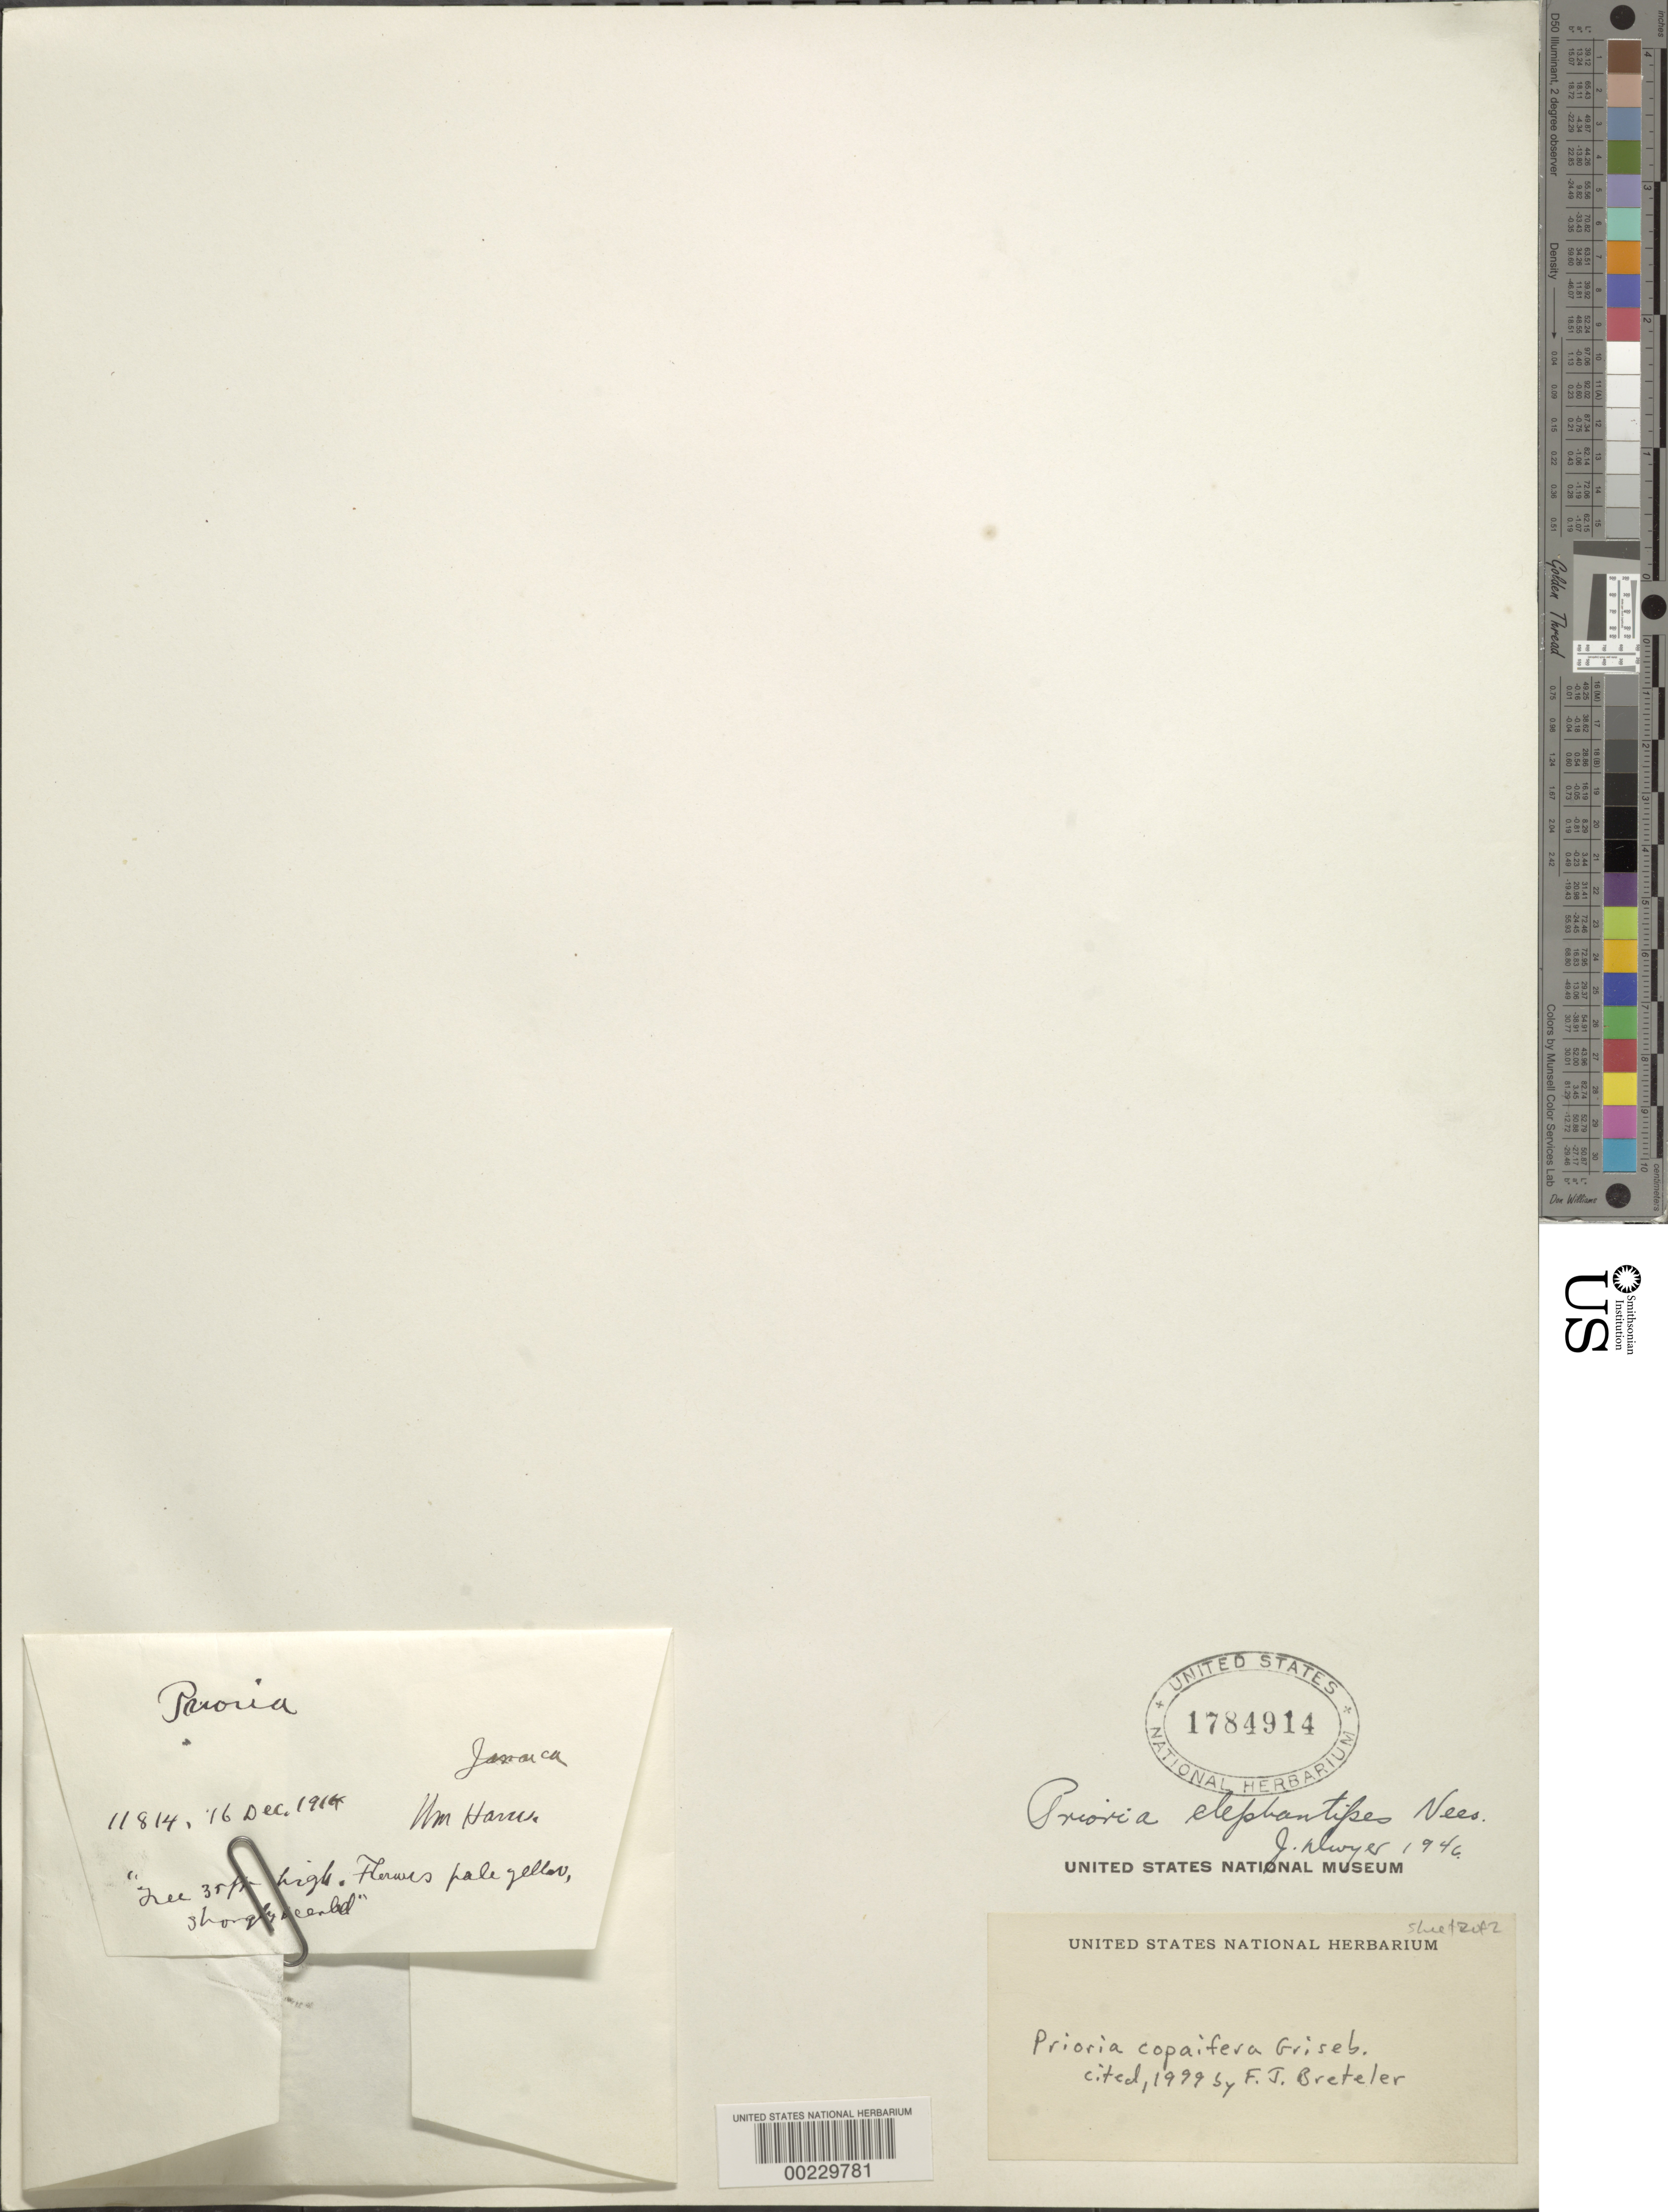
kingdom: Plantae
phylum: Tracheophyta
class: Magnoliopsida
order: Fabales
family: Fabaceae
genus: Prioria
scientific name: Prioria copaifera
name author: Griseb.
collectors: W. H. Harris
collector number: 11814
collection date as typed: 16 Dec 1914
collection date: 1914-12-16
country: Jamaica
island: Greater Antilles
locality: Banks of cabaritta river, mylersfield, westmoreland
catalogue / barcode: US 1784914